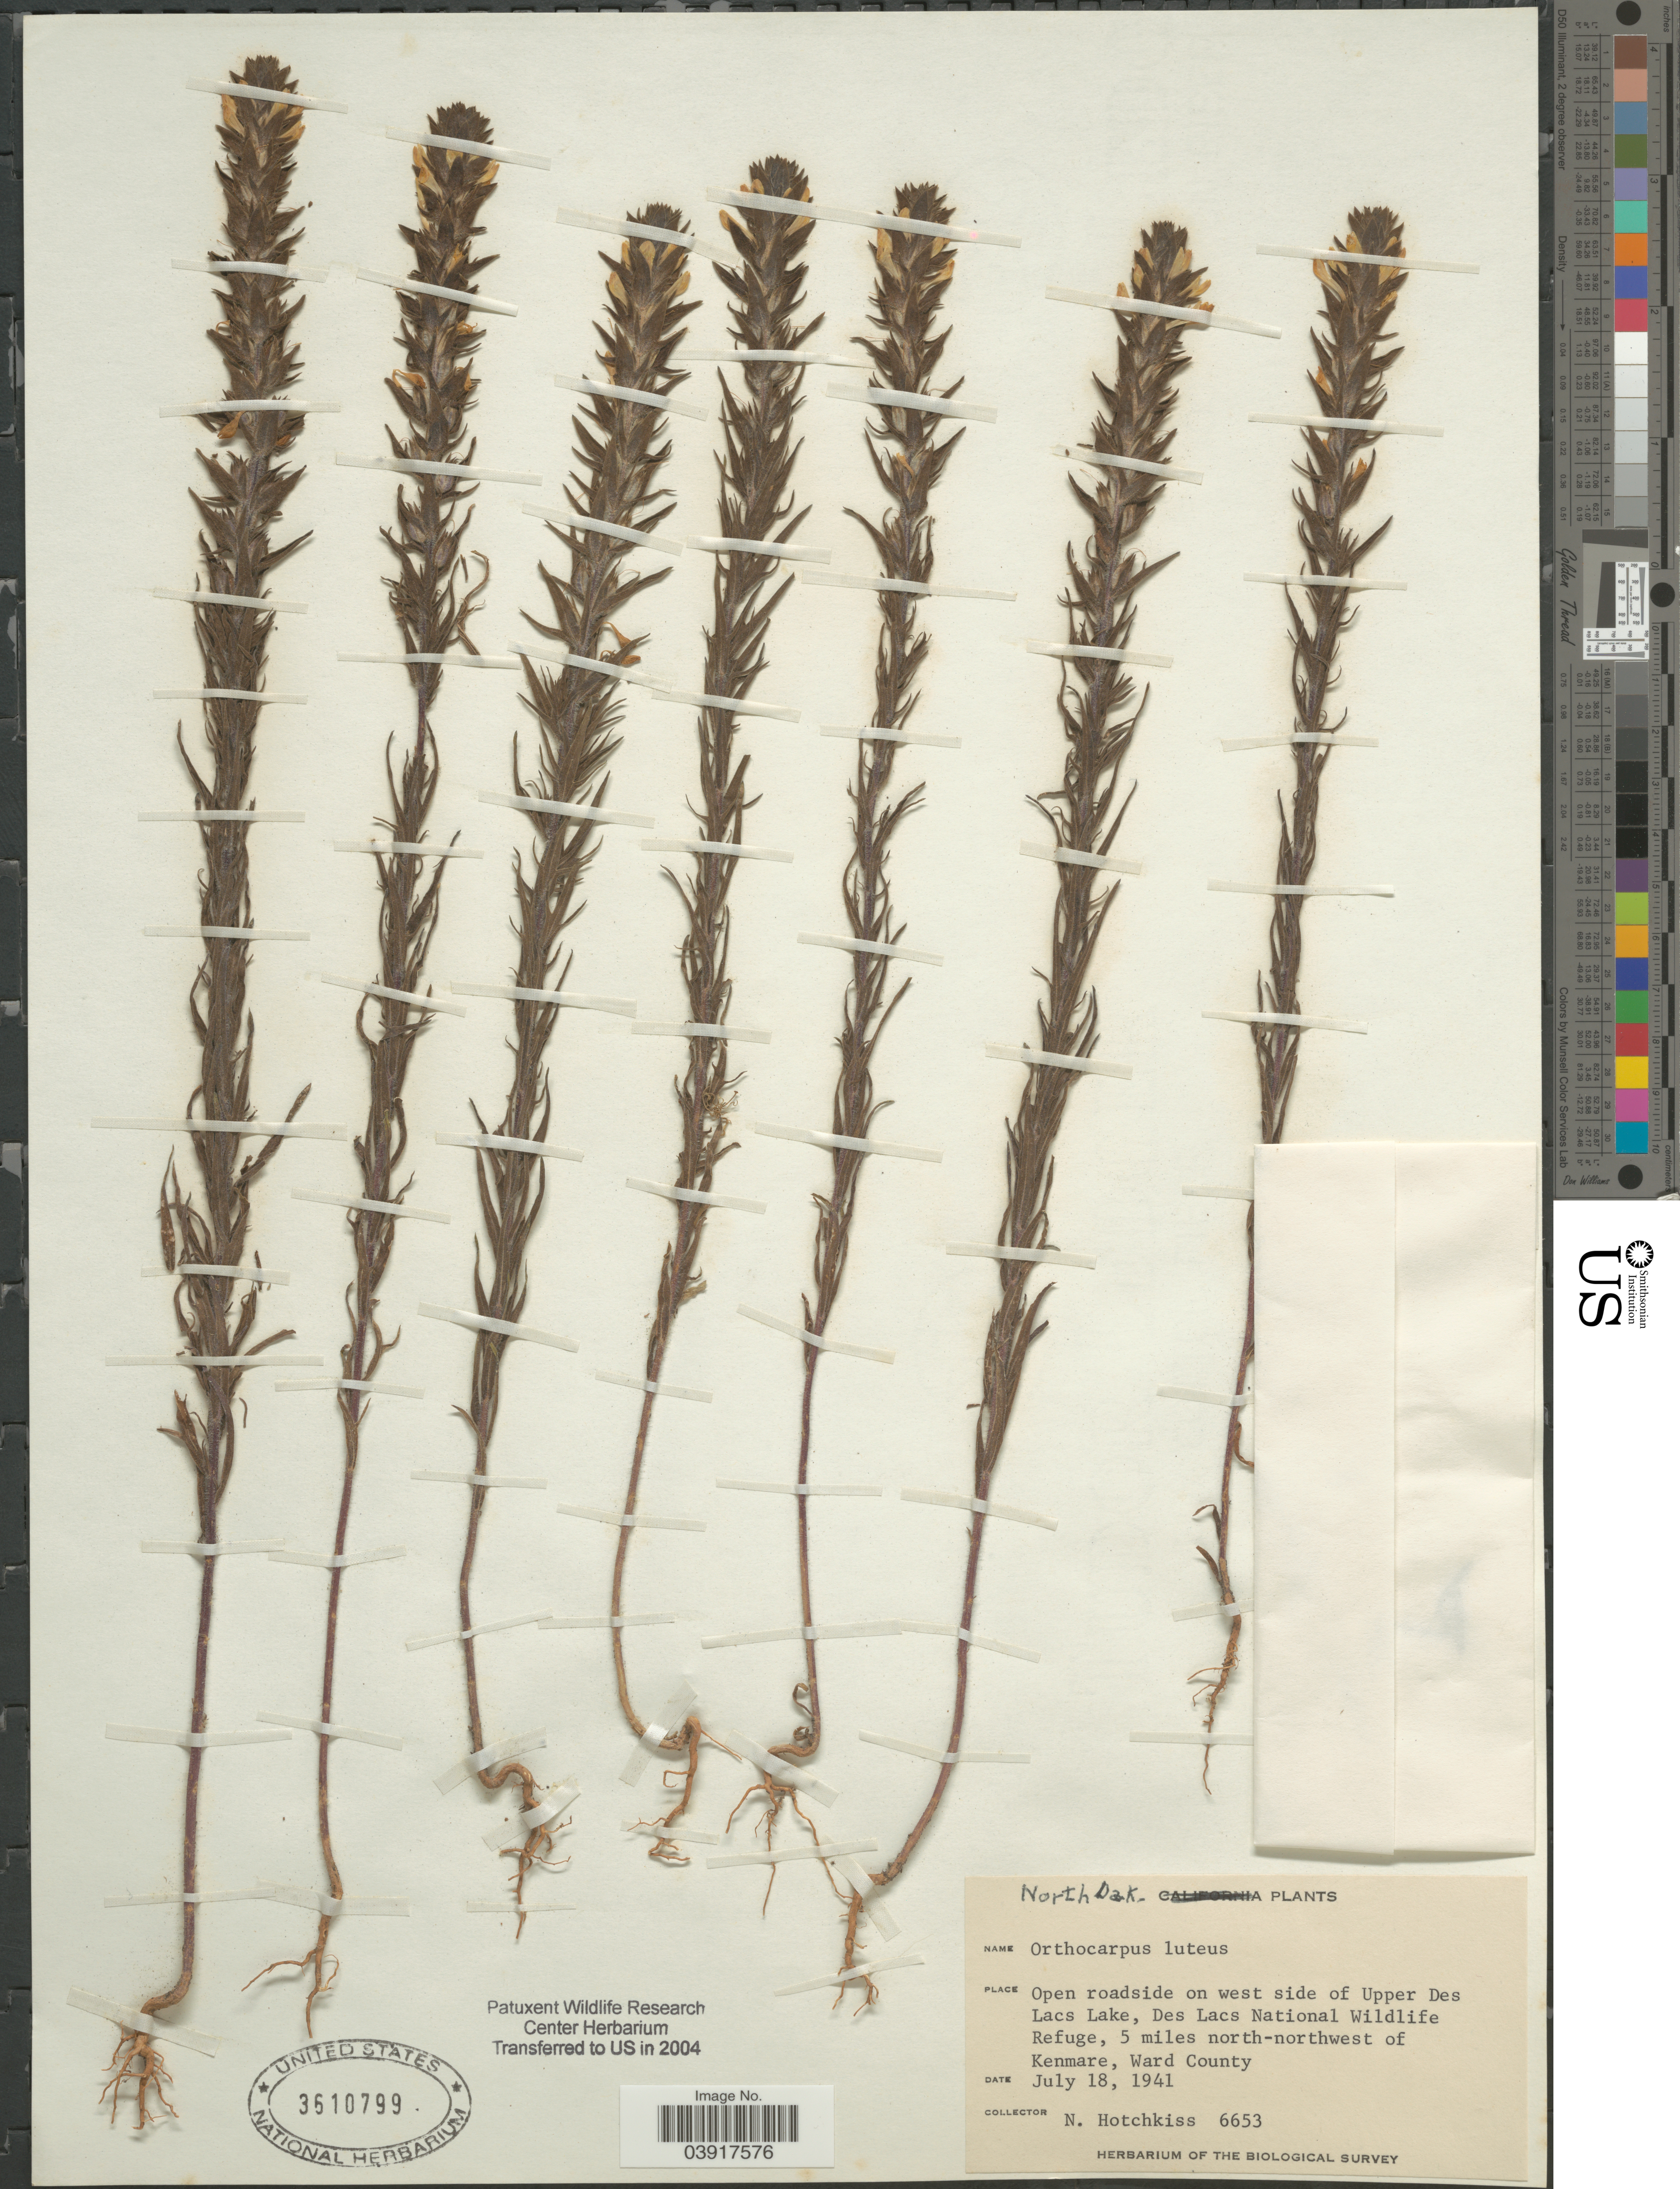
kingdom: Plantae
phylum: Tracheophyta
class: Magnoliopsida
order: Lamiales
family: Orobanchaceae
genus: Orthocarpus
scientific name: Orthocarpus luteus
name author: Nutt.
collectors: N. Hotchkiss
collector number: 6653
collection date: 1941-07-18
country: United States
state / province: North Dakota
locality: Open roadside on west side of Upper Des Lacs Lake, Des Lacs National Wildlife Refuge, 5 miles north-northwest of Kenmare, Ward County.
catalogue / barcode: US 3610799